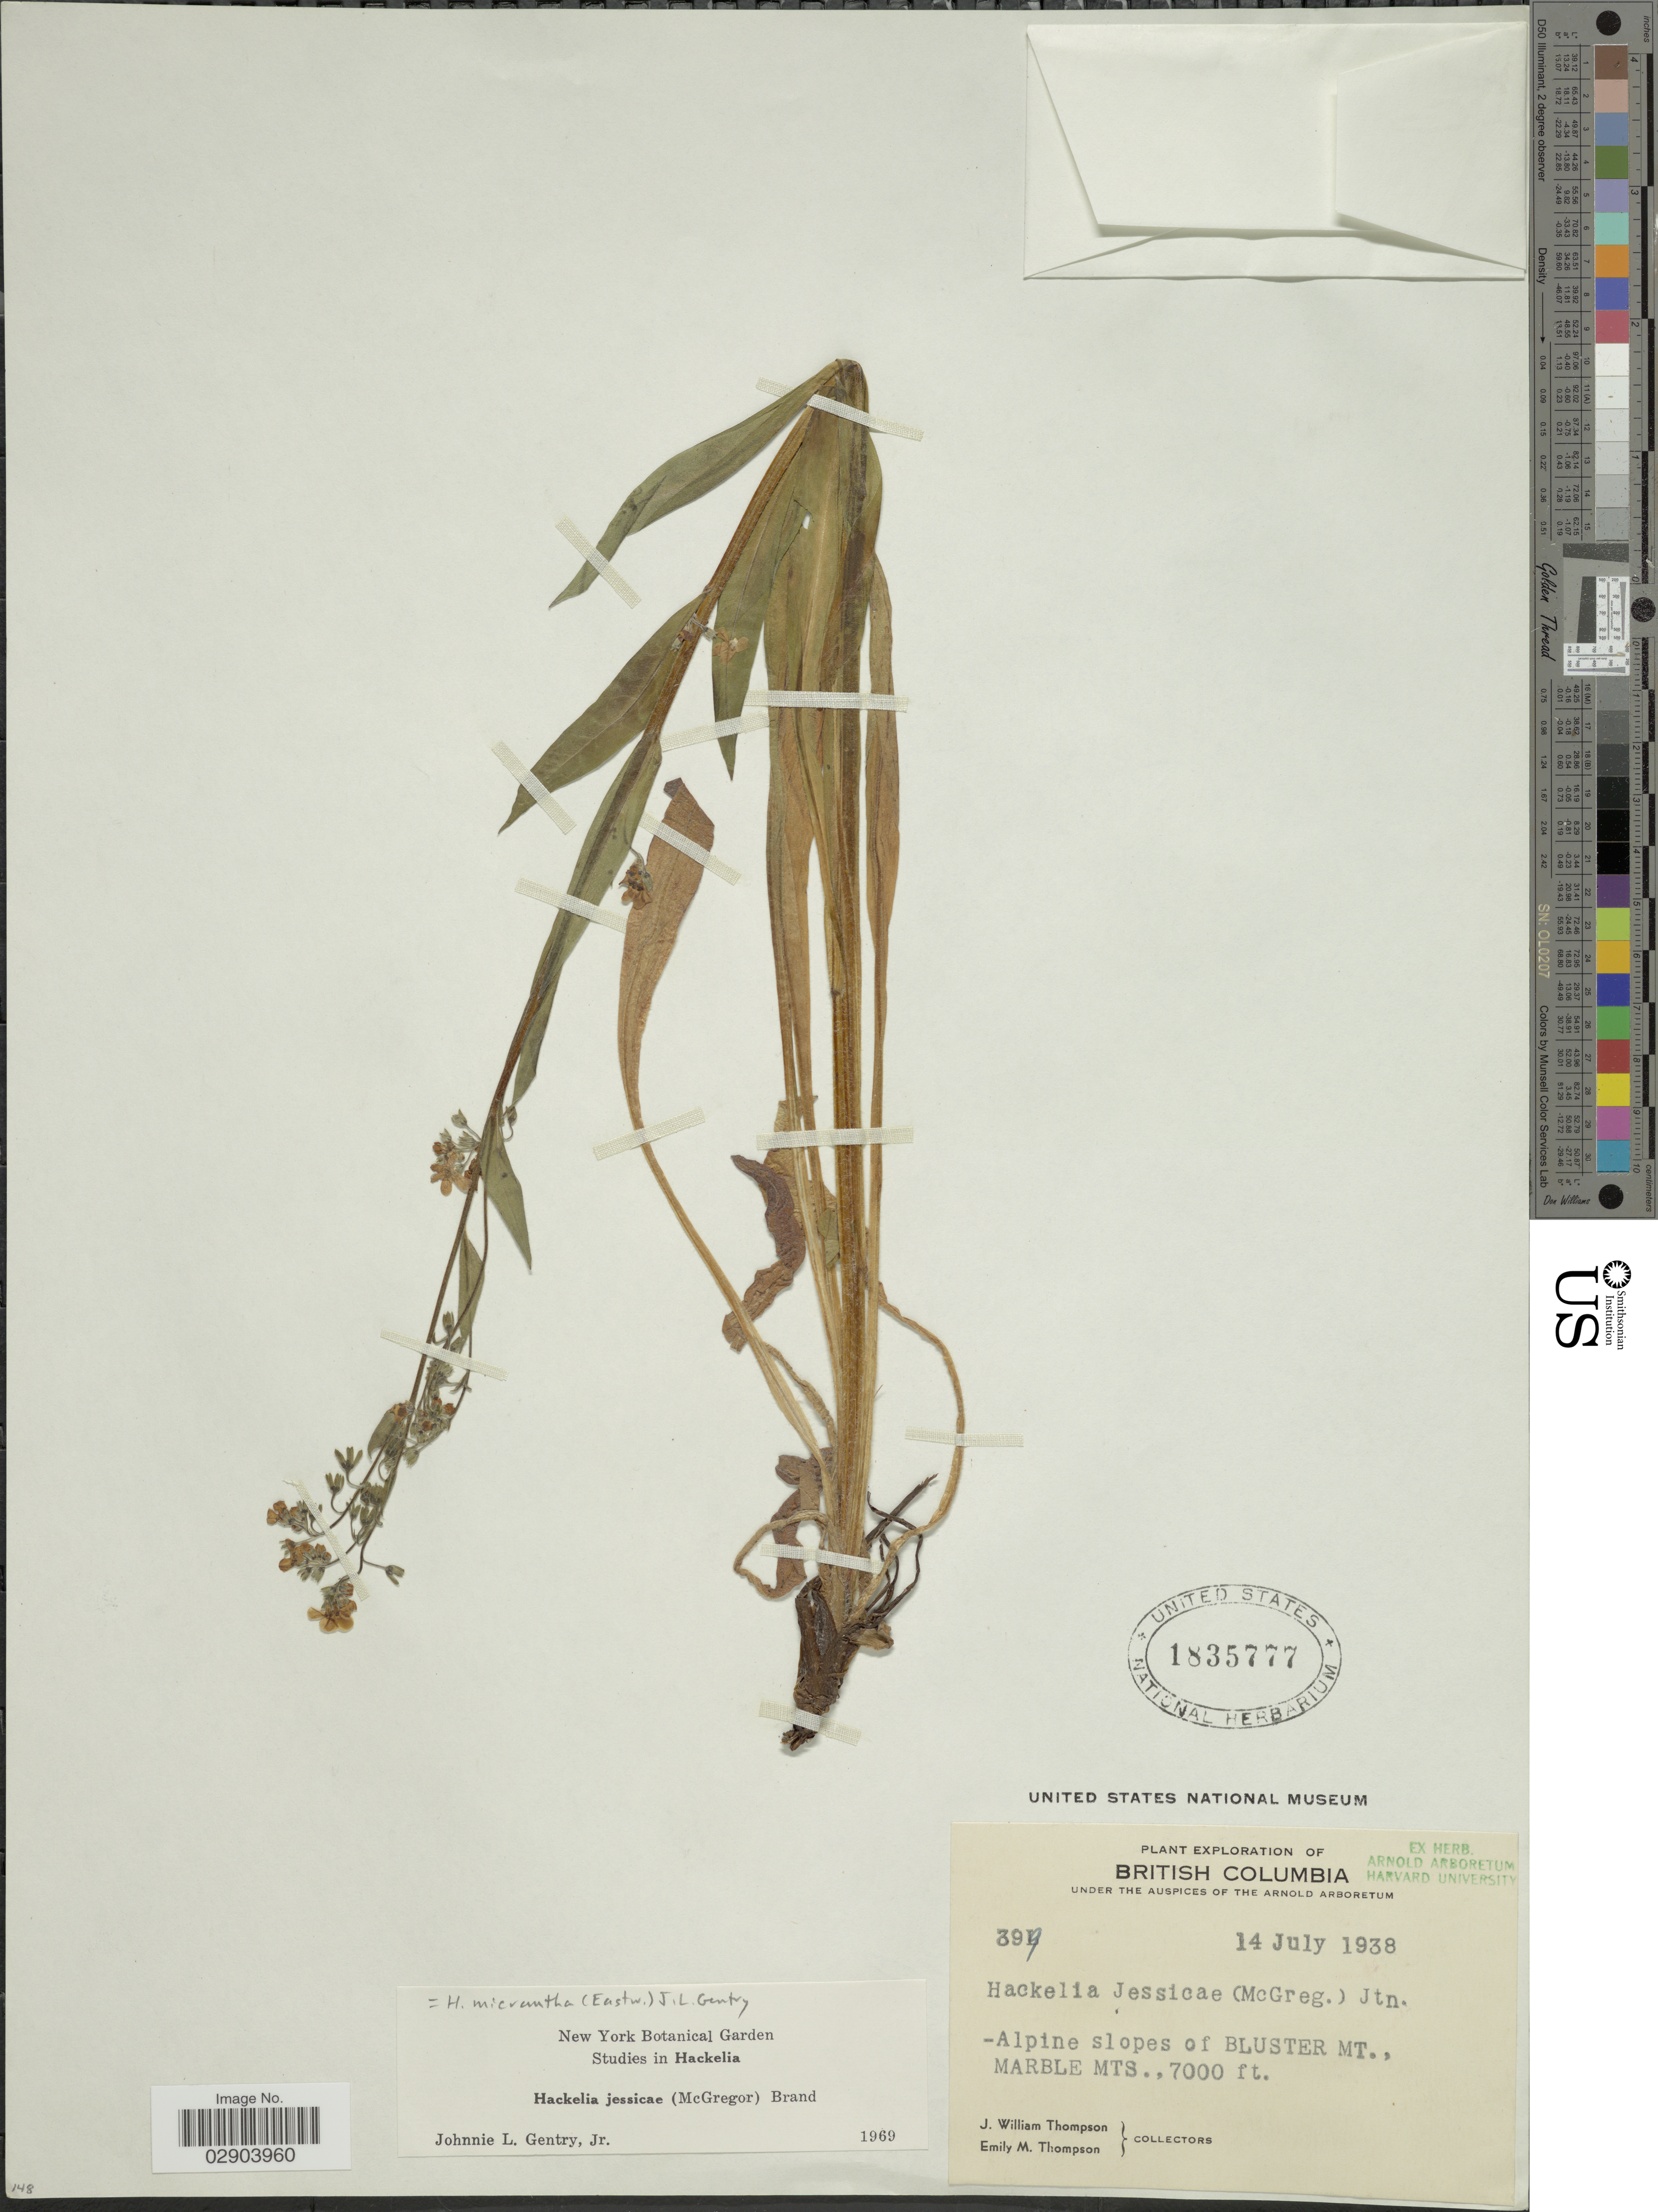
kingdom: Plantae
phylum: Tracheophyta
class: Magnoliopsida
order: Boraginales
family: Boraginaceae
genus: Hackelia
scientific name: Hackelia micrantha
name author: (Eastw.) J.L. Gentry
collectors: J. W. Thompson & E. M. Thompson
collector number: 399*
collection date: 1938-07-14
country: Canada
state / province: British Columbia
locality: Alpine slopes of Bluster Mt., Marble Mts.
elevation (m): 2134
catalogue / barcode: US 1835777